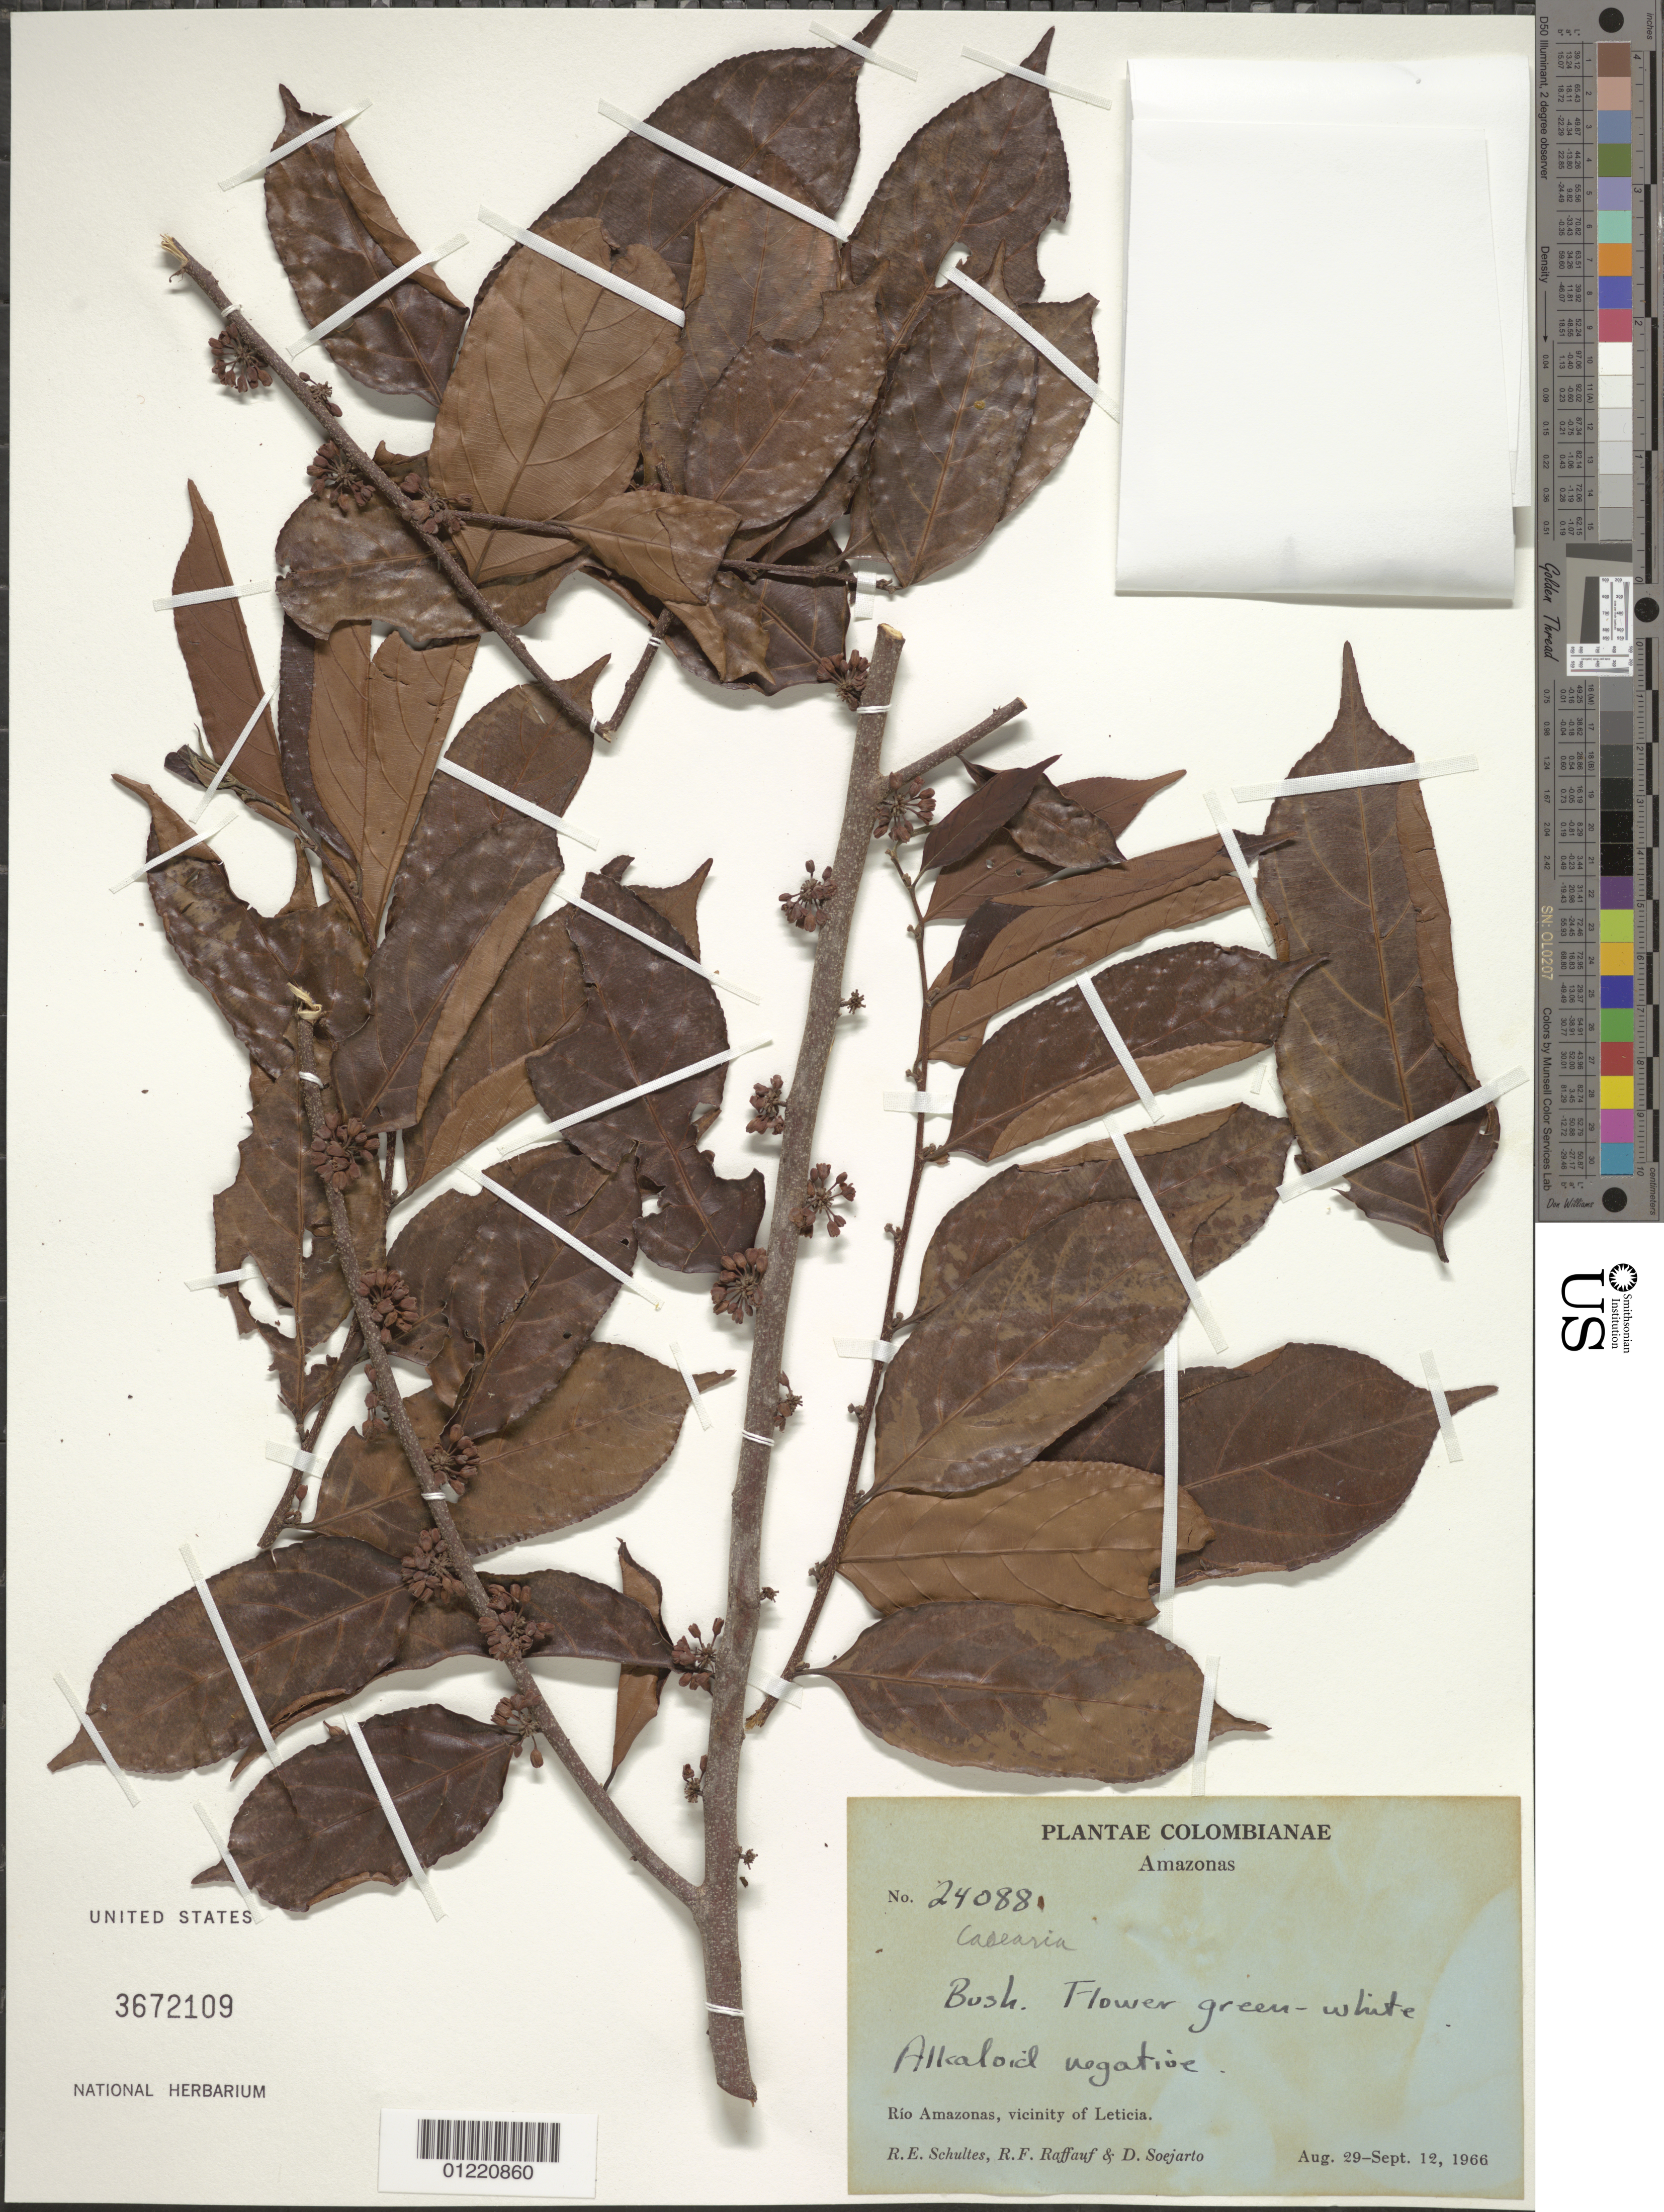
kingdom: Plantae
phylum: Tracheophyta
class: Magnoliopsida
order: Malpighiales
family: Salicaceae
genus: Casearia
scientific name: Casearia sp.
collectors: R. E. Schultes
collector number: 24088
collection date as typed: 29 Aug 1966 to 12 Sep 1966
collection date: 1966-08-29/1966-09-12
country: Colombia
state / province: Amazônas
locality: Rio Amazonas, vicinity of Leticia.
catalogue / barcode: US 3672109